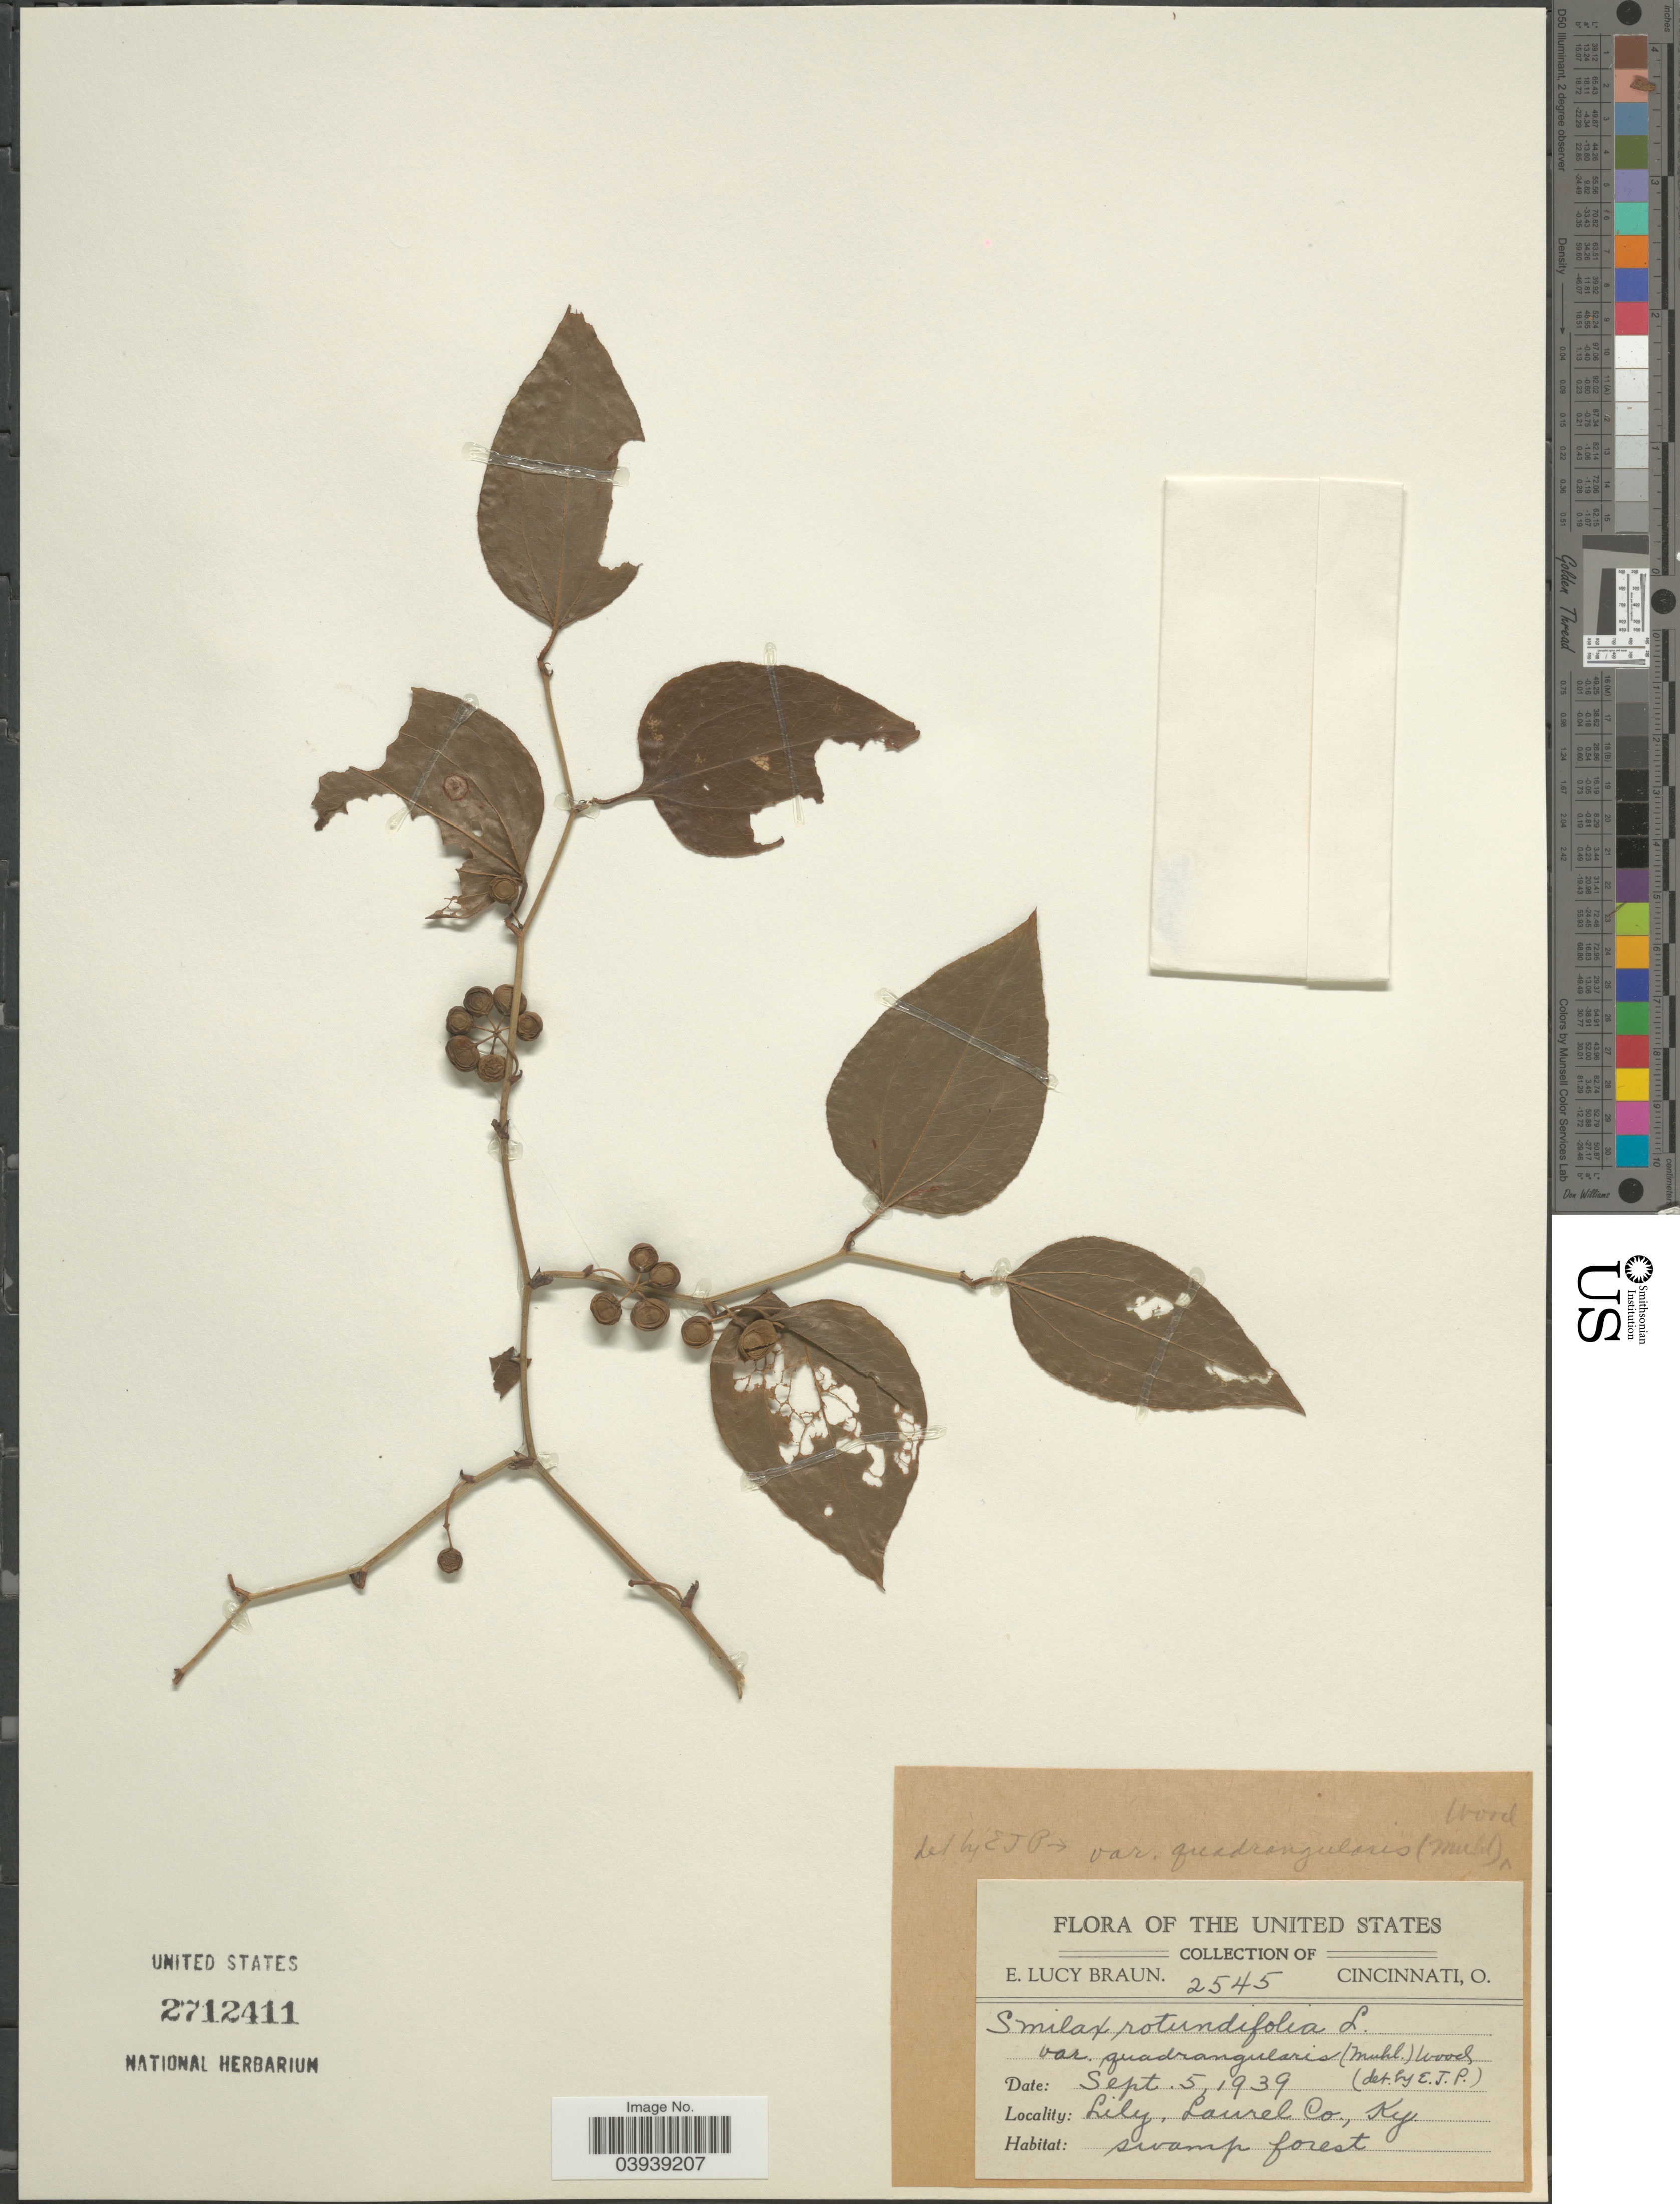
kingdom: Plantae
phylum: Tracheophyta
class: Liliopsida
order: Liliales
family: Smilacaceae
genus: Smilax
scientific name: Smilax rotundifolia var. quadrangularis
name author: (Muhl. ex Willd.) Alph. Wood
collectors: E. L. Braun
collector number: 2545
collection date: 1939-09-05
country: United States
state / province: Kentucky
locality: Lily, Laurel Co.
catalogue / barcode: US 2712411